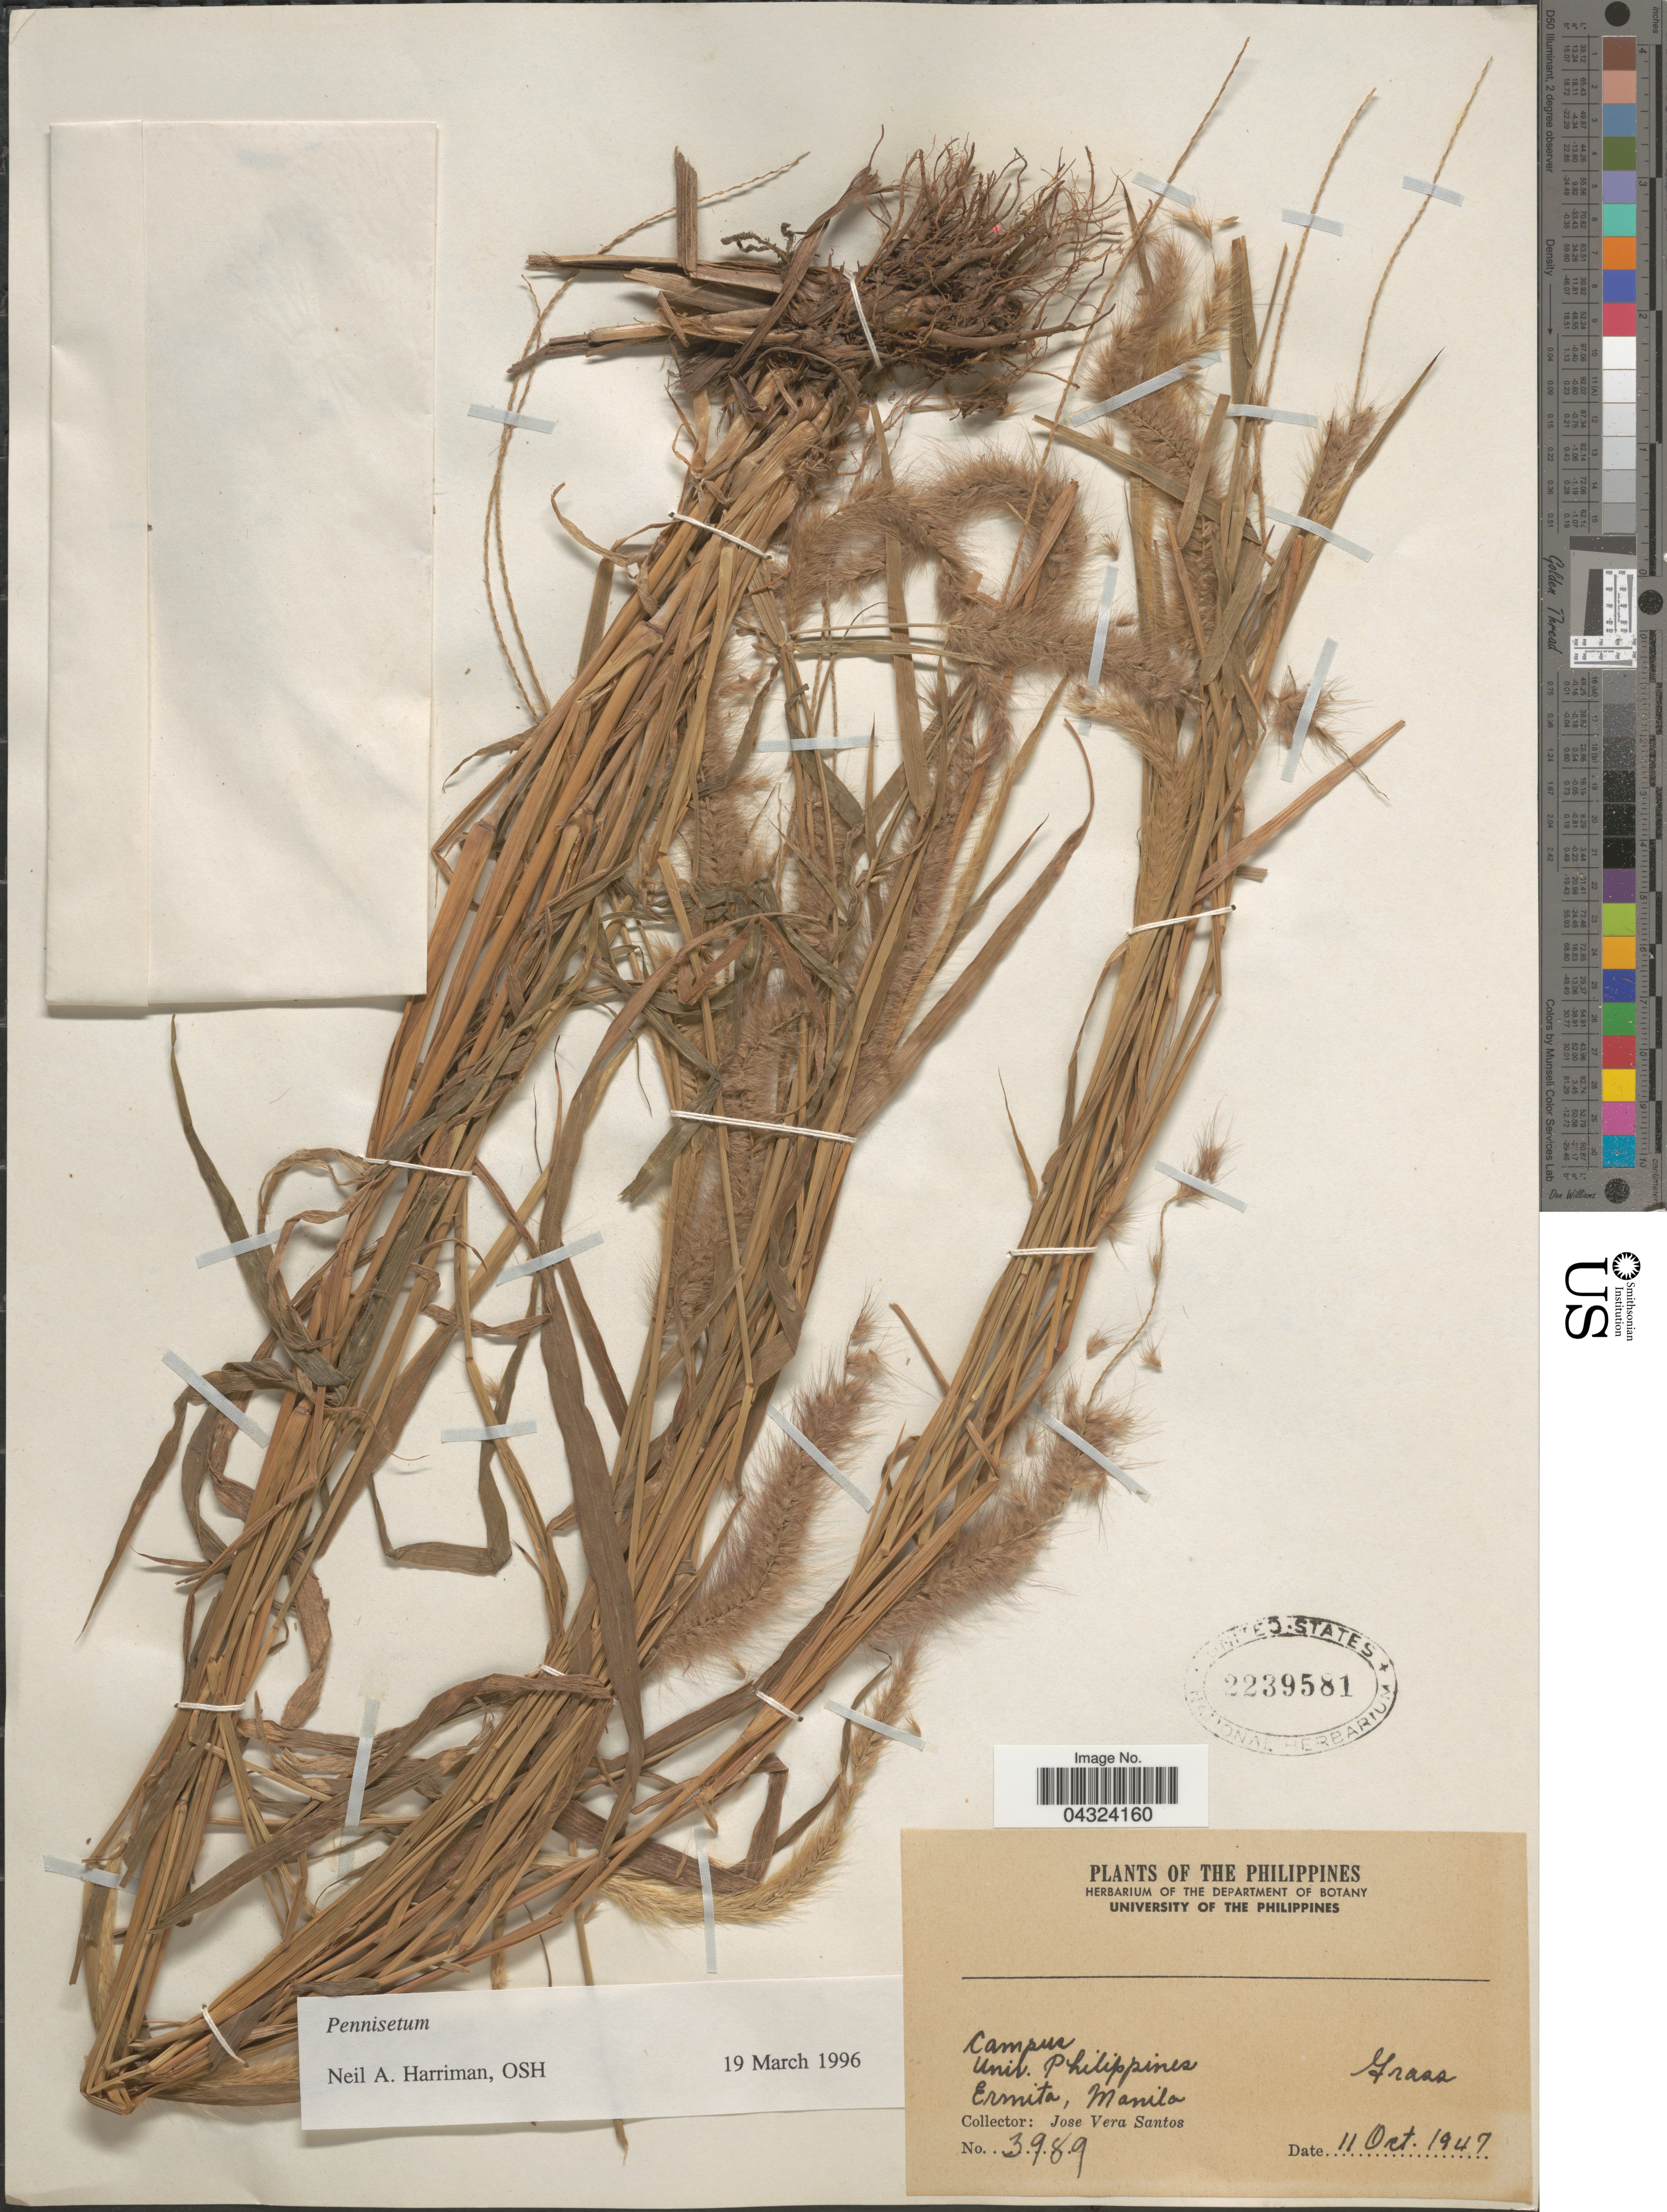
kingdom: Plantae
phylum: Tracheophyta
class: Liliopsida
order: Poales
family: Poaceae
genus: Cenchrus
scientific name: Cenchrus sp.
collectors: J. Santos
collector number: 3989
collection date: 1947-10-11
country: Philippines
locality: Campus Univ. Philippines. Ermita, Manila.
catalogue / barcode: US 2239581